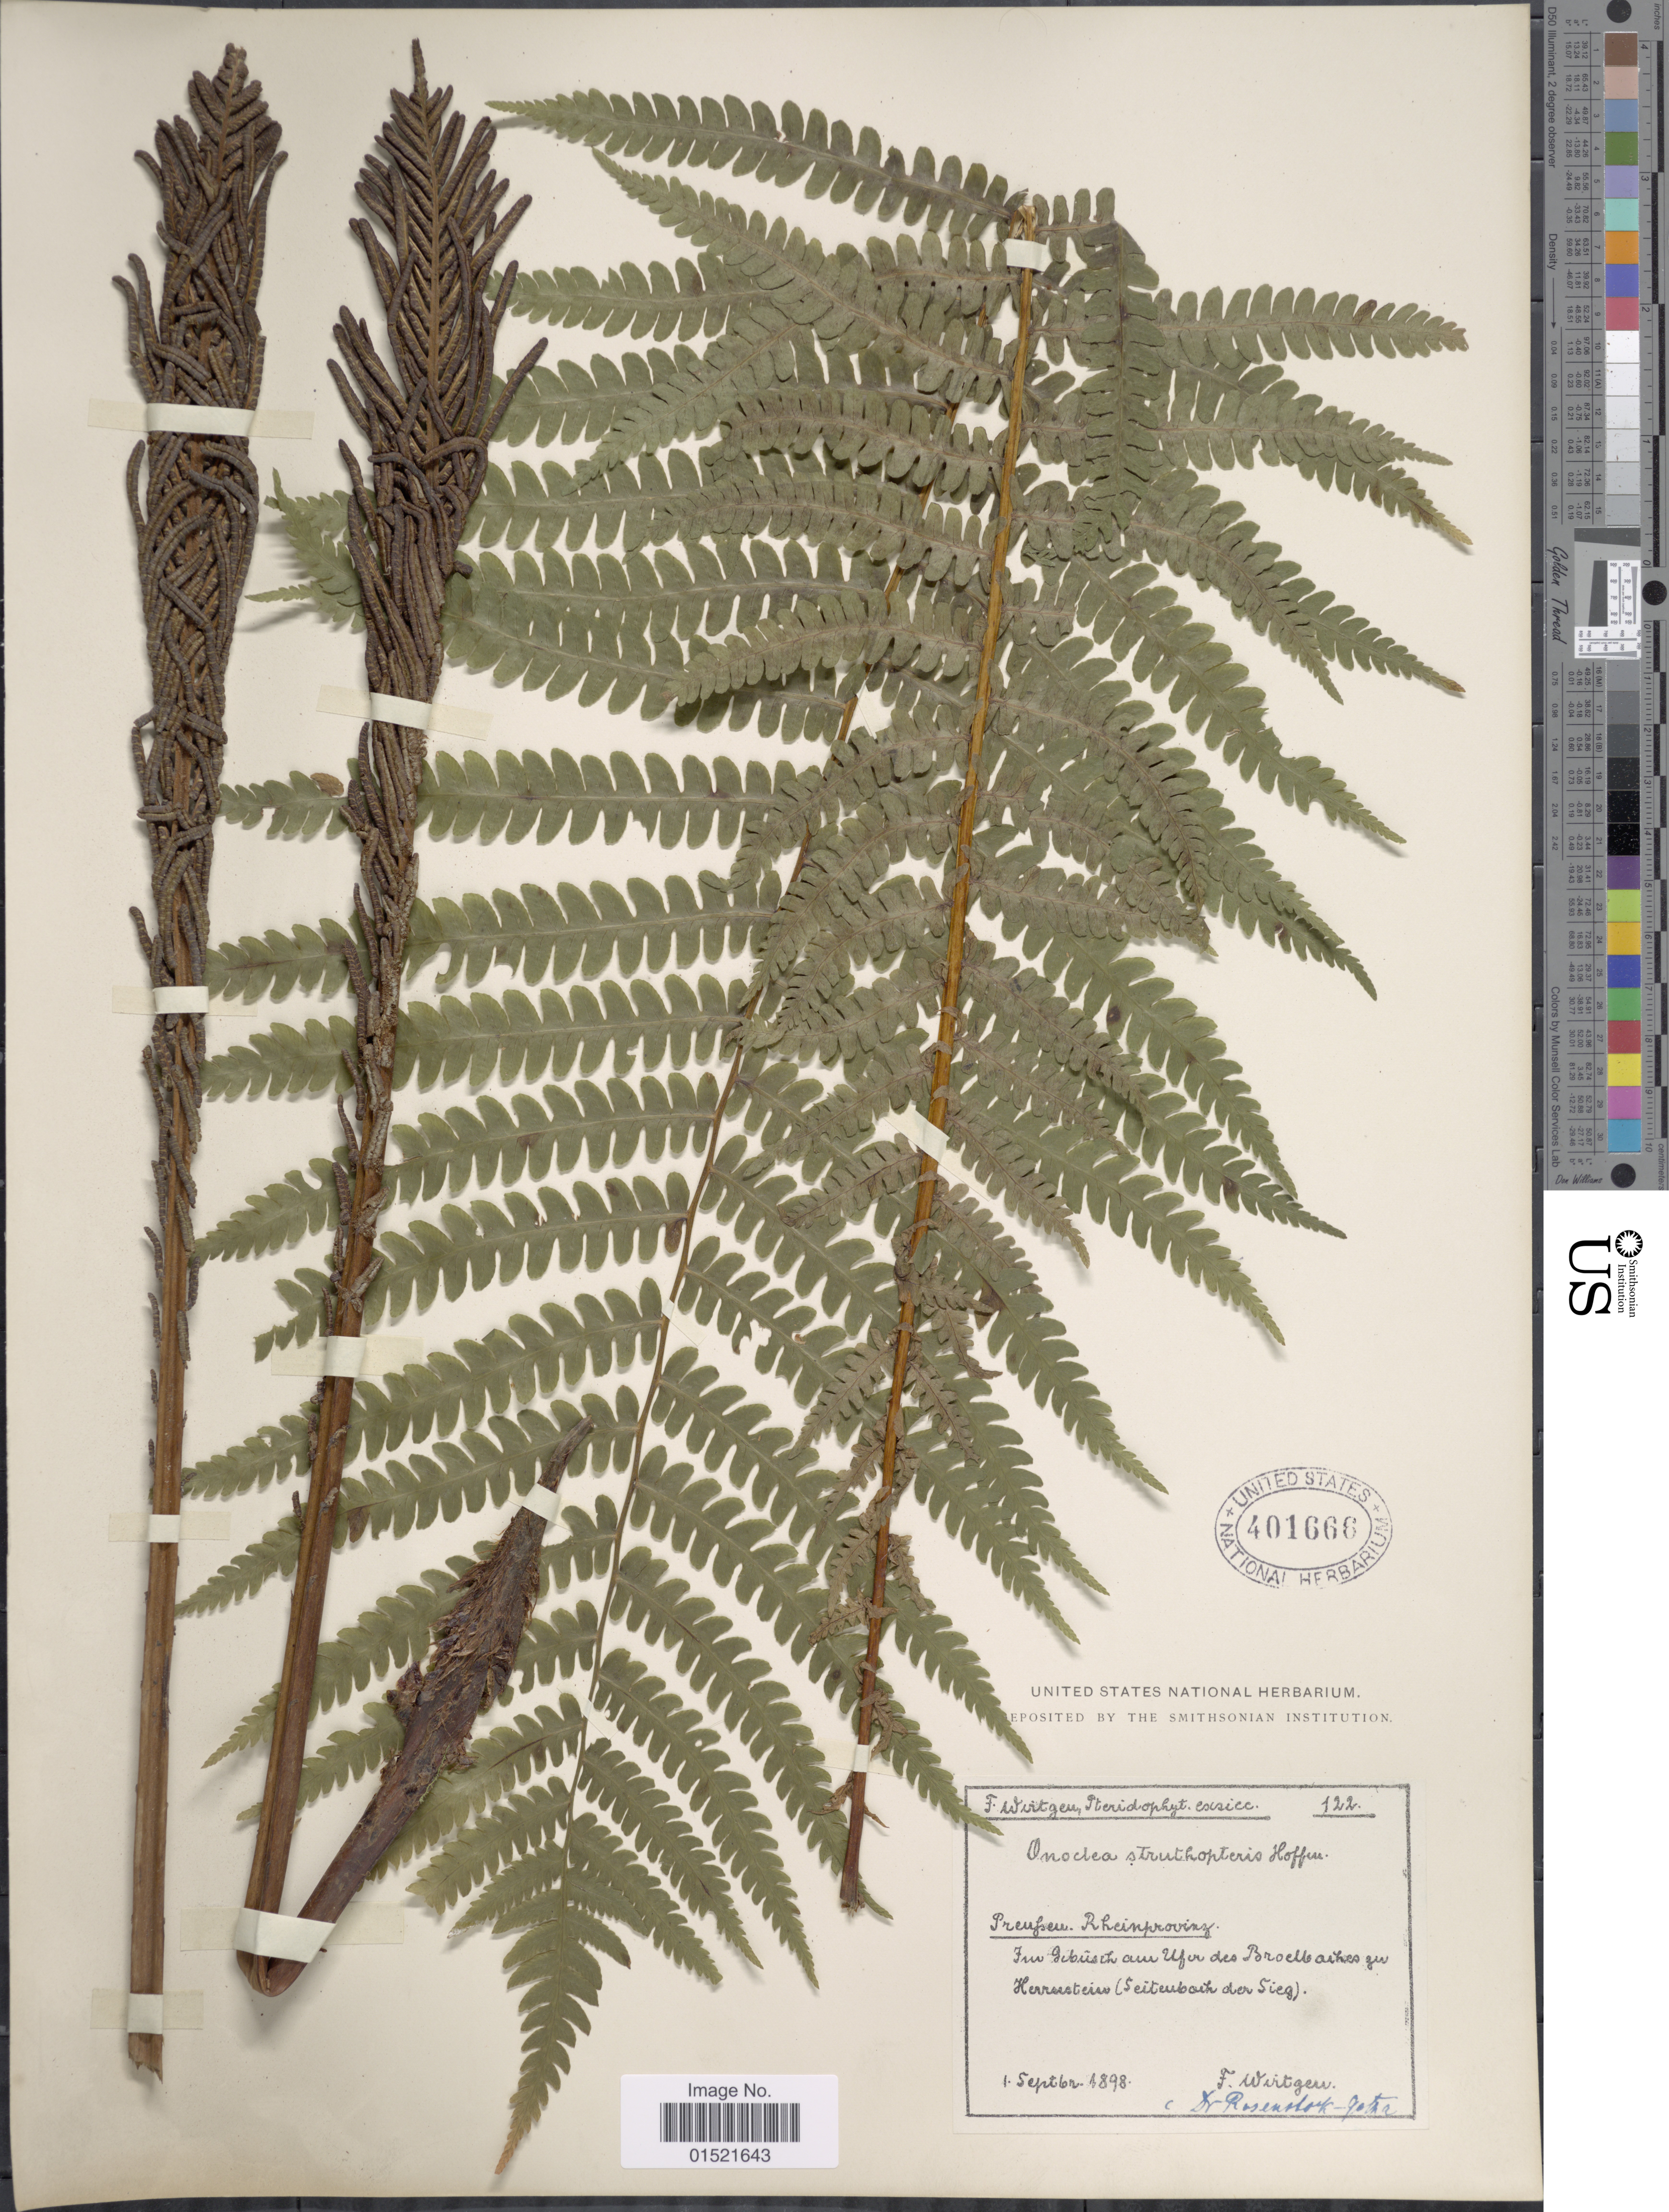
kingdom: Plantae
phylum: Tracheophyta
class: Polypodiopsida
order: Polypodiales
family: Onocleaceae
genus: Matteuccia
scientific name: Matteuccia struthiopteris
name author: (L.) Tod.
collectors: F. Wirtgen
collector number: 122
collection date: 1898-09-01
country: Germany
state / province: Rhineland-Palatinate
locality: Preufsen, Rheinprovinz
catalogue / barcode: US 401666